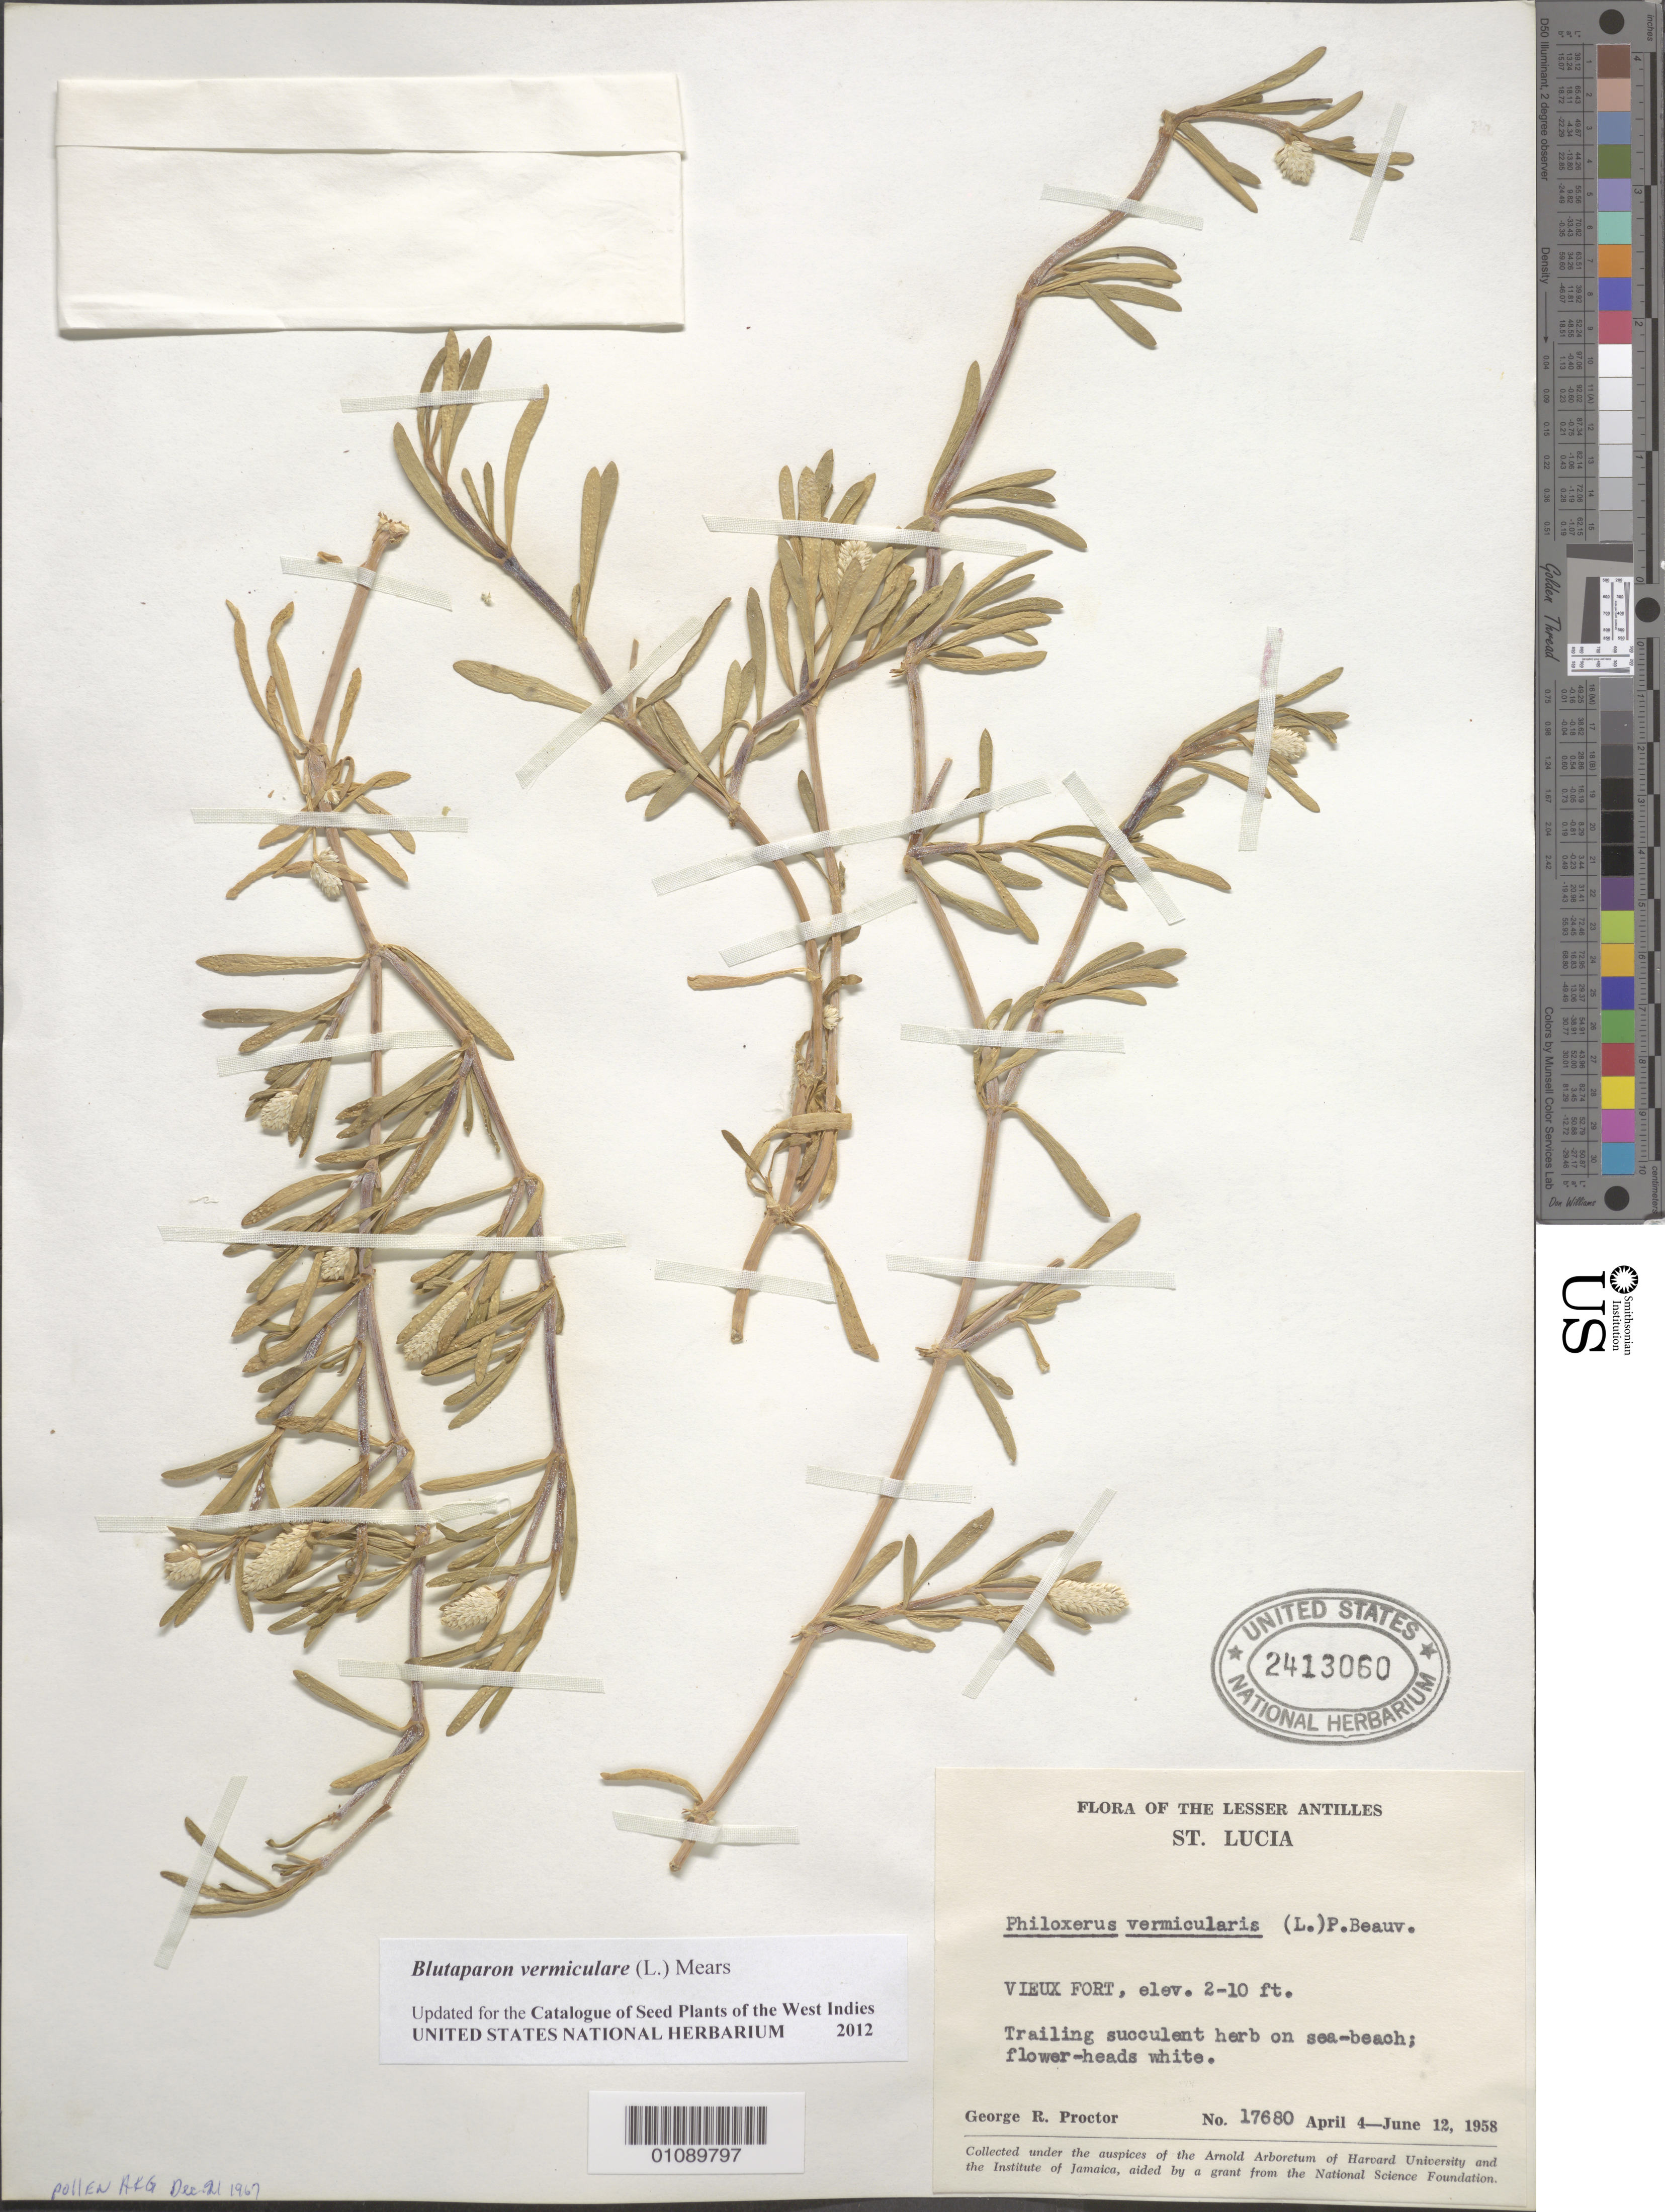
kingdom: Plantae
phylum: Tracheophyta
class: Magnoliopsida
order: Caryophyllales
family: Amaranthaceae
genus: Gomphrena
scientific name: Gomphrena vermicularis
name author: L.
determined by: Strong, Mark T., (BOT), Smithsonian Institution - National Museum of Natural History (UNITED STATES)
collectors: G. R. Proctor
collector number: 17680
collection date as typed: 04 Apr 1958 to 12 Jun 1958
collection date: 1958-04-04/1958-06-12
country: St. Lucia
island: St. Lucia I.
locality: Vieux Fort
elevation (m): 1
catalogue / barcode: US 2413060